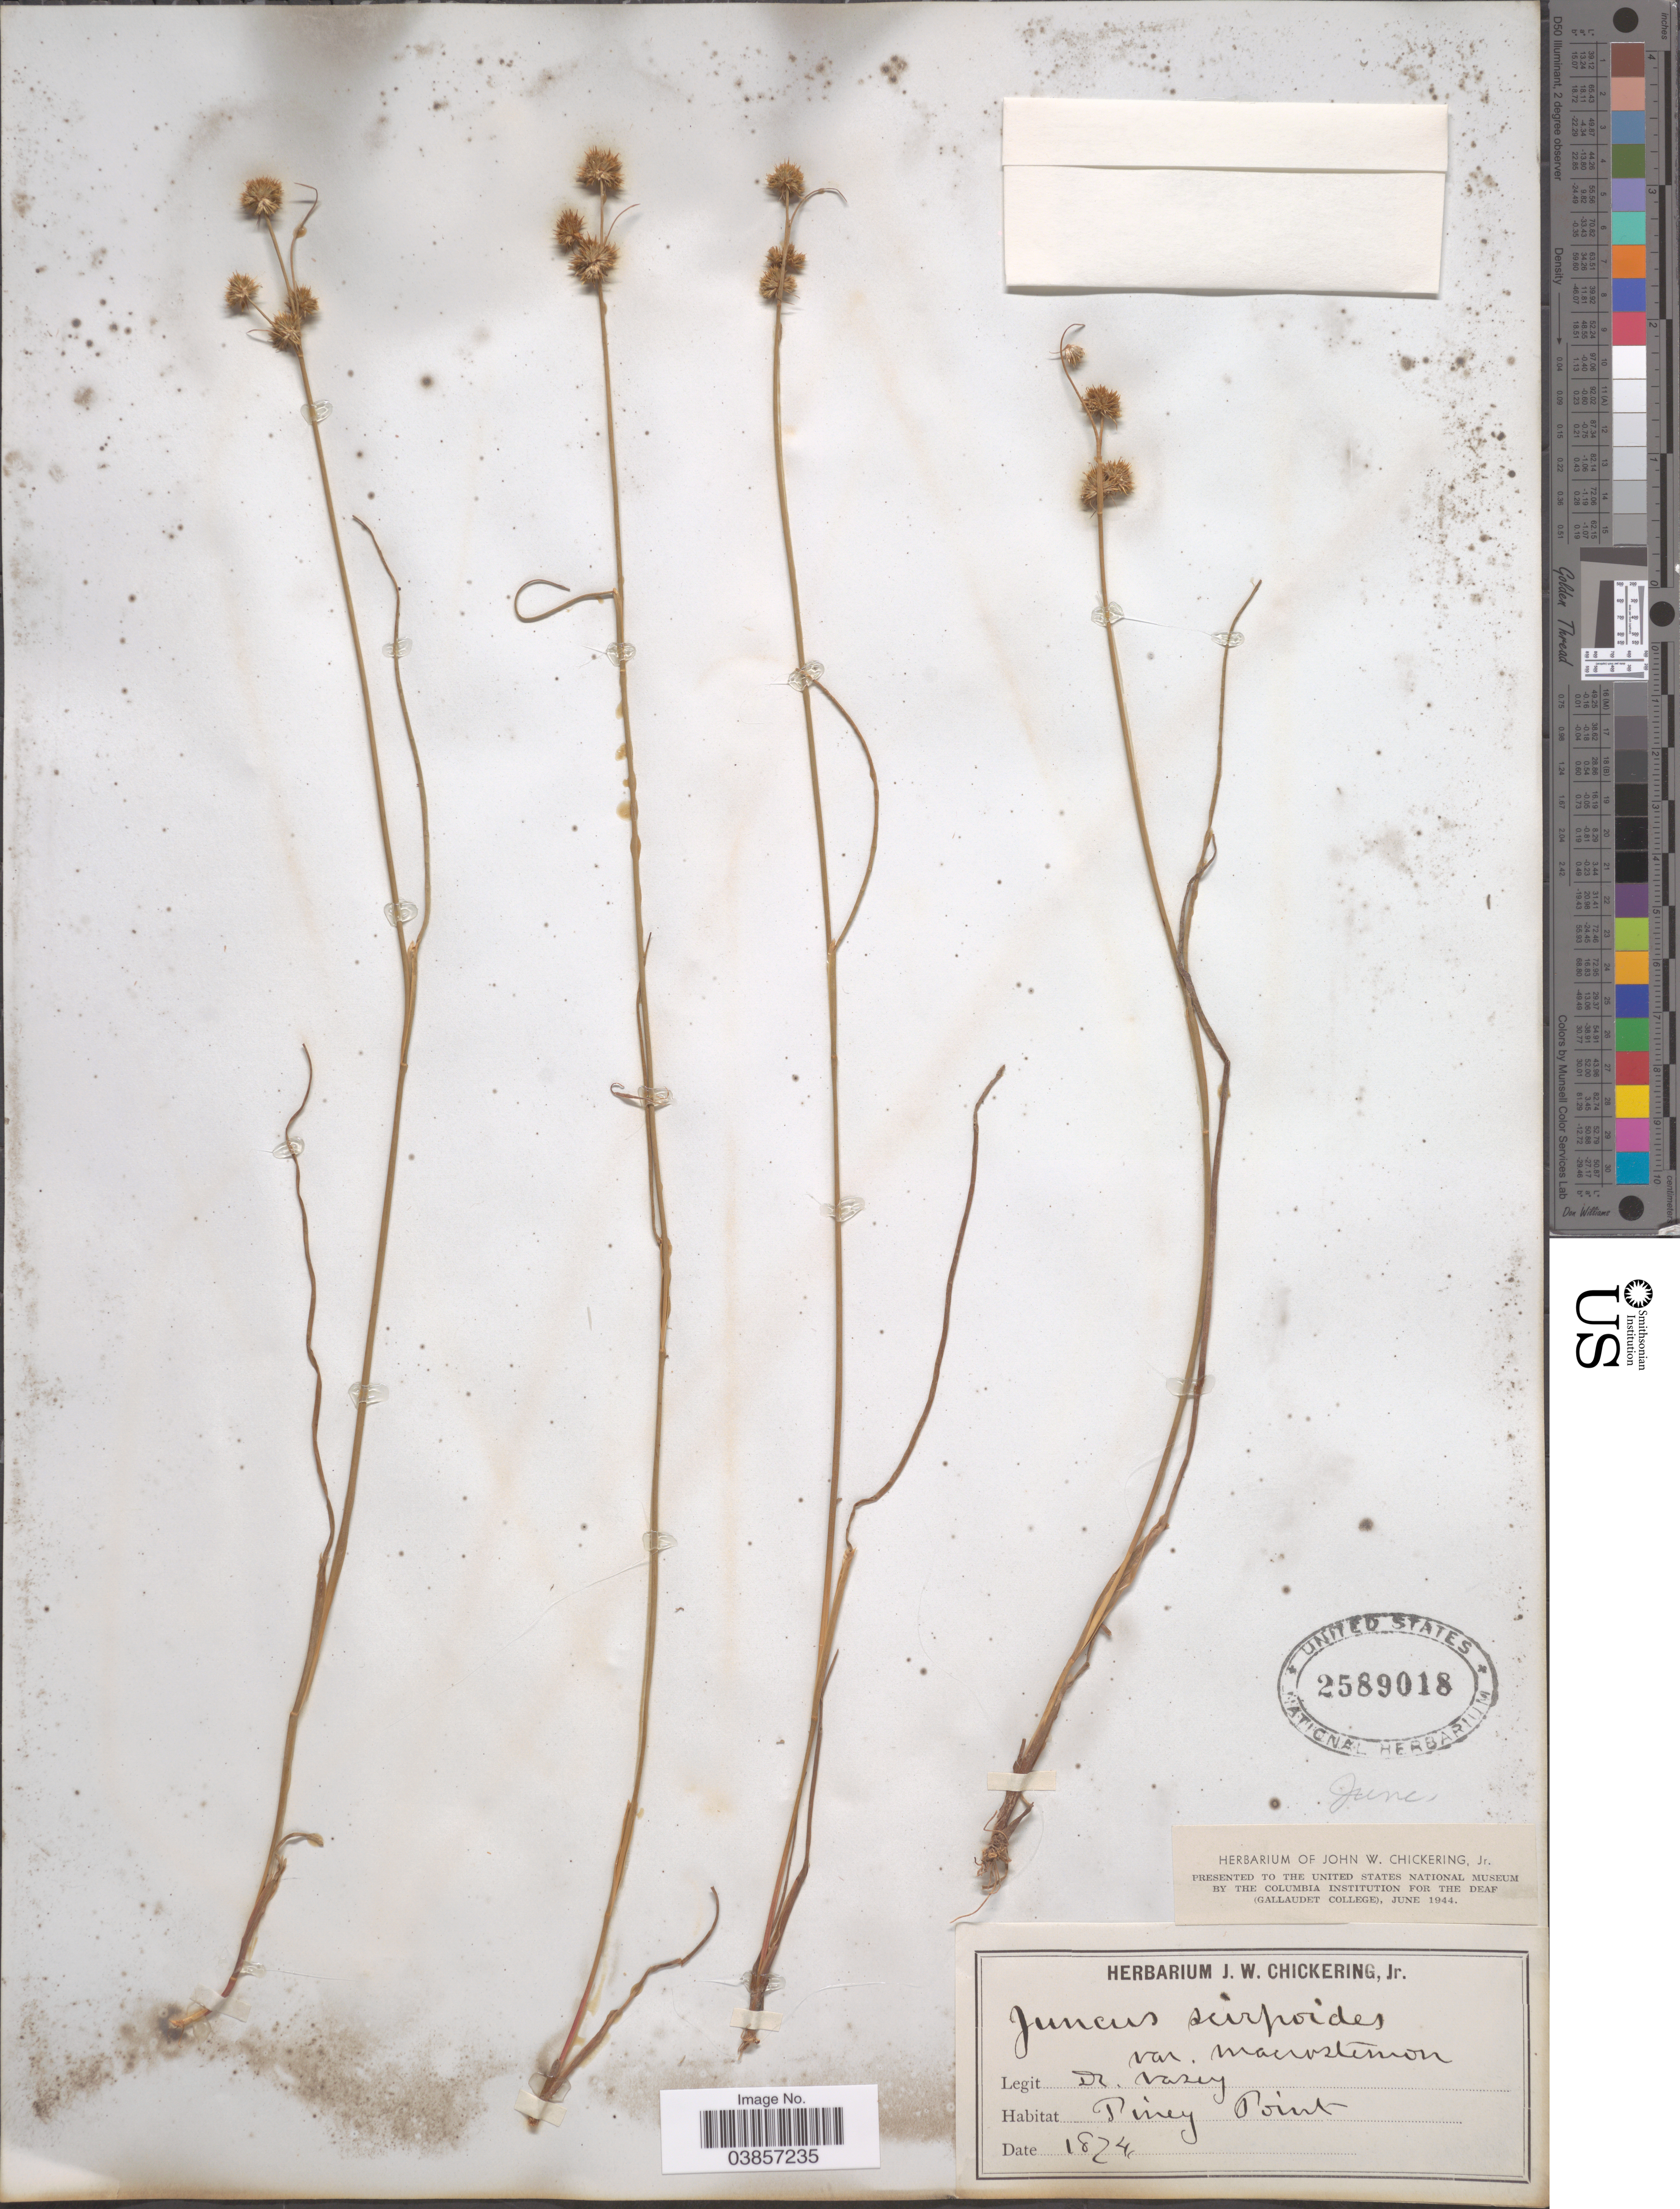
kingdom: Plantae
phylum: Tracheophyta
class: Liliopsida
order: Poales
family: Juncaceae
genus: Juncus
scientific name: Juncus scirpoides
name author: Lam.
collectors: Vasey, --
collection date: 1874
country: United States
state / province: Maryland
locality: Piney Point.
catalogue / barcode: US 2589018